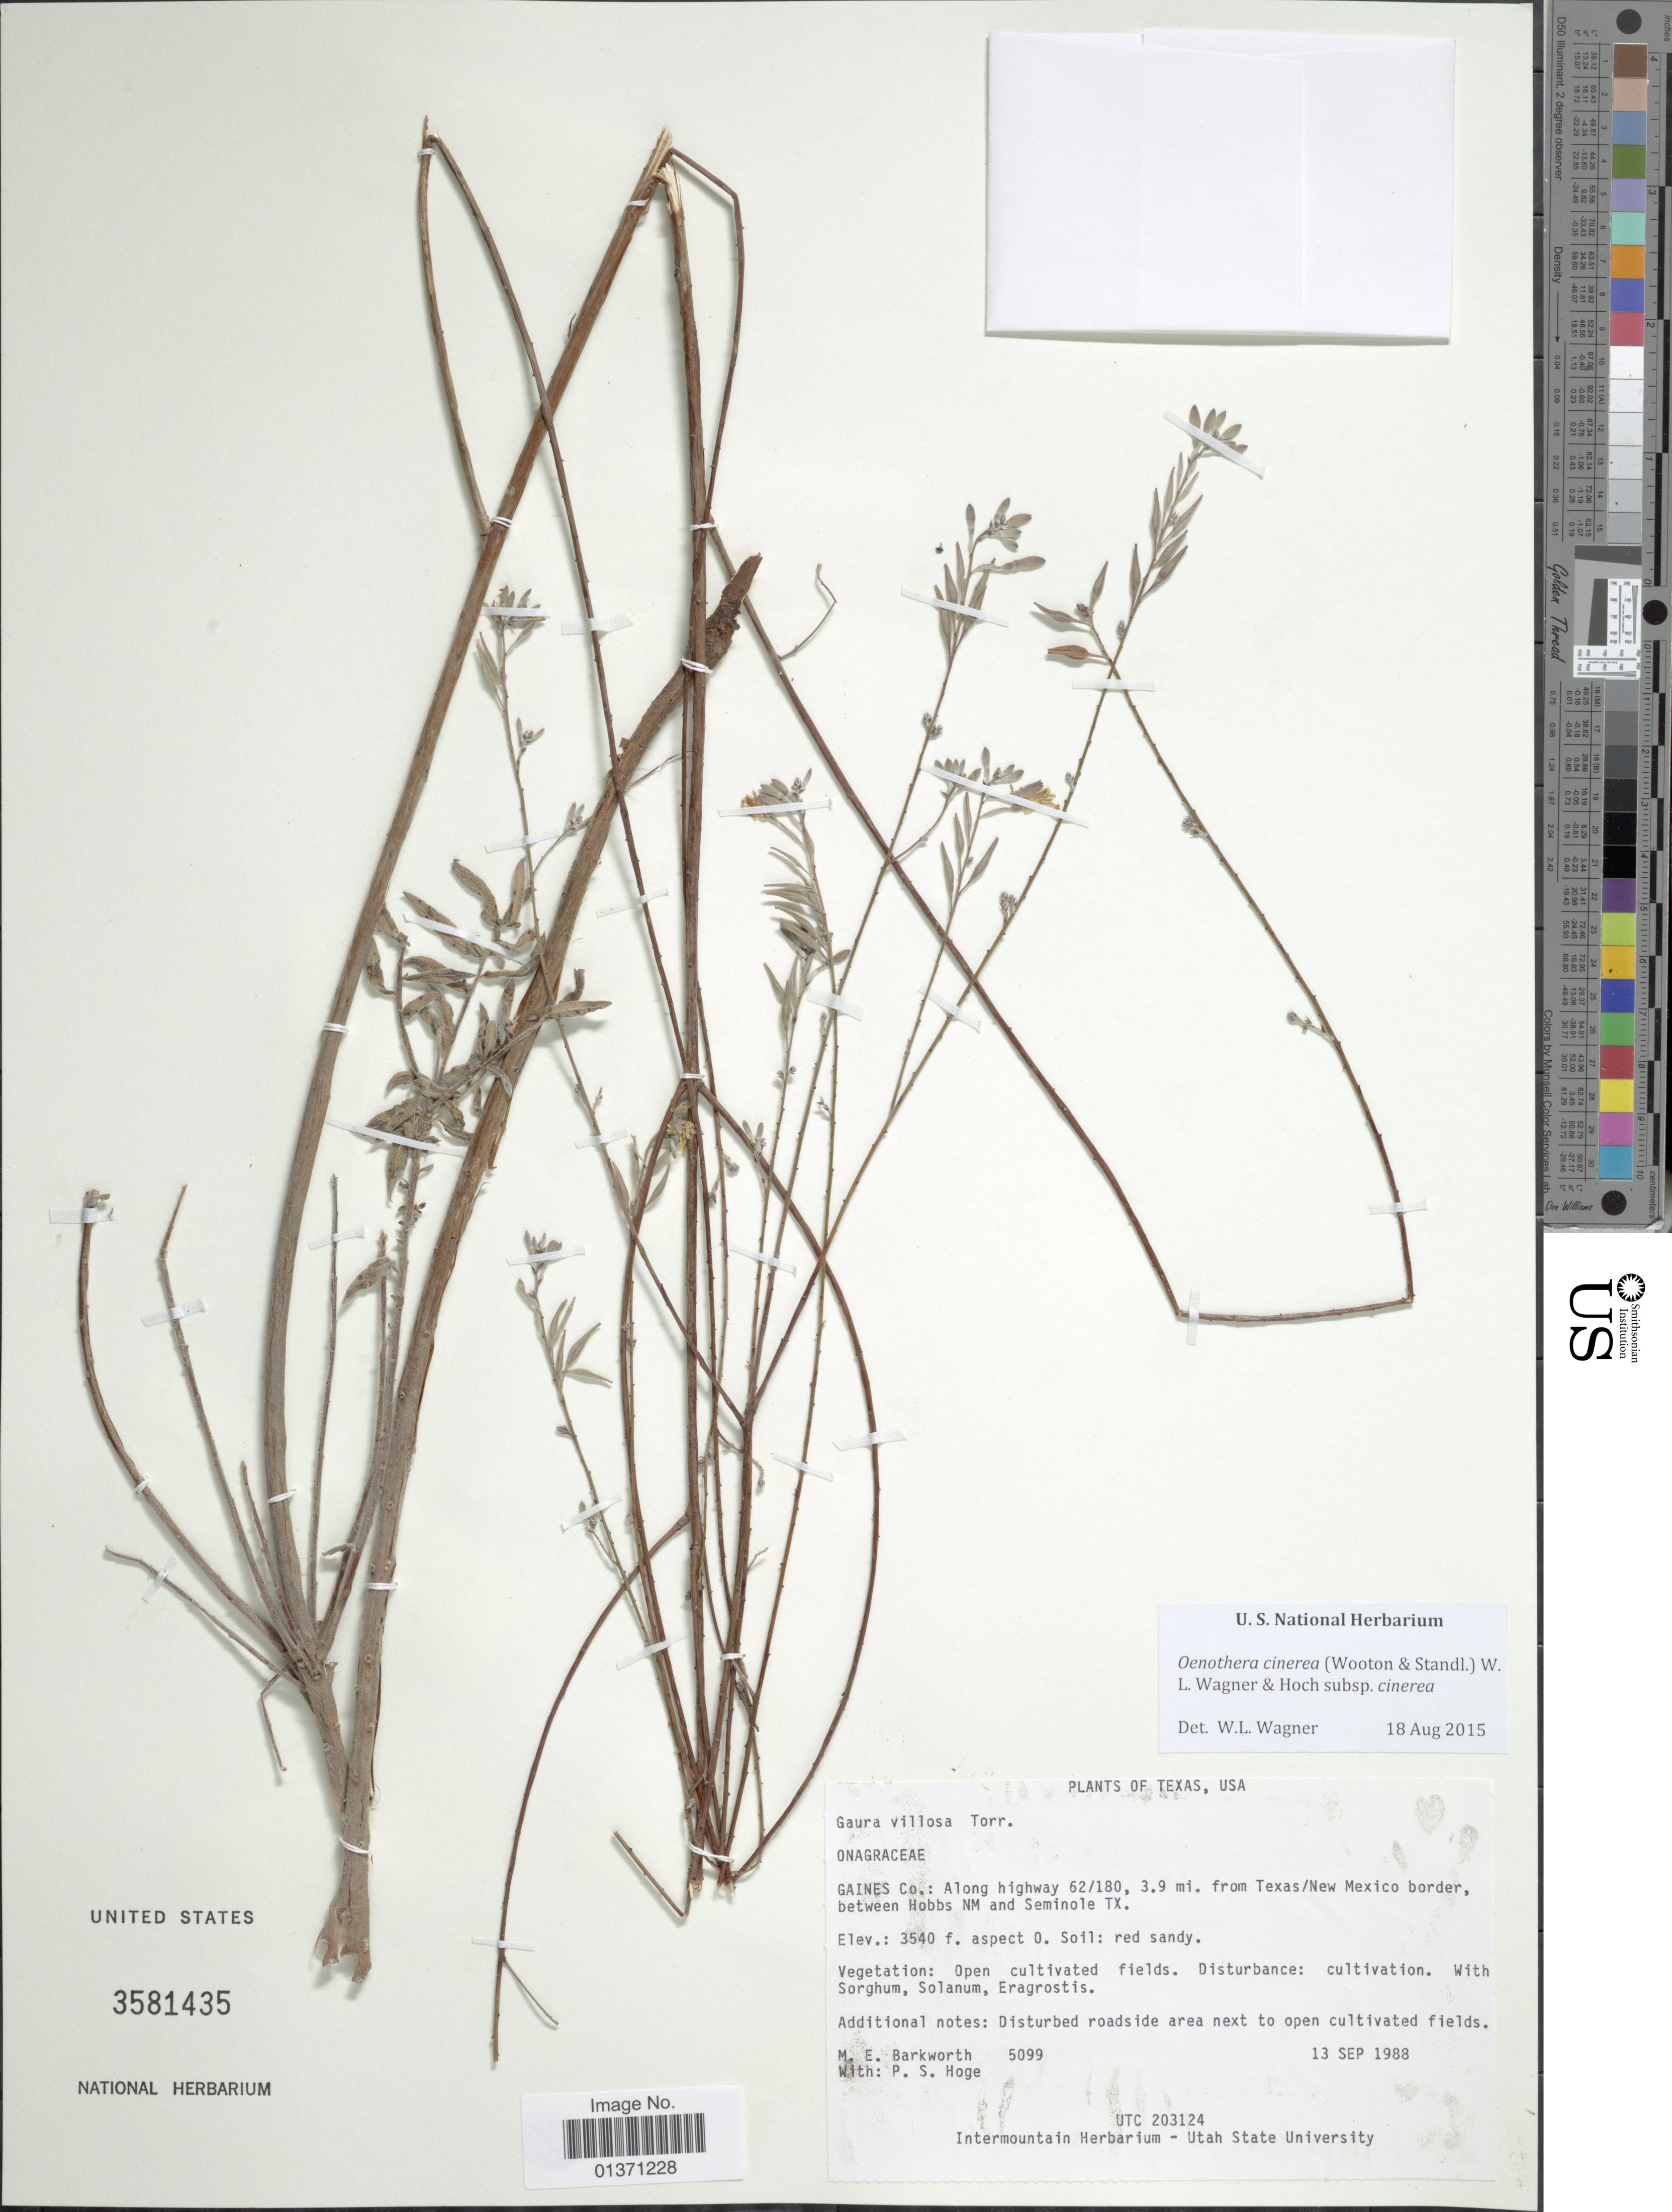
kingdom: Plantae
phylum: Tracheophyta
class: Magnoliopsida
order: Myrtales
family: Onagraceae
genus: Oenothera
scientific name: Oenothera cinerea subsp. cinerea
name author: (Wooton & Standl.) W.L. Wagner & Hoch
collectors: M. E. Barkworth & P. S. Hoge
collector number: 5099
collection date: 1988-09-13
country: United States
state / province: Texas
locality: Gaines Co.: Along Highway 62/180, 3.9 mi from Texas/ New Mexico border, between Hobbs NM and Seminole TX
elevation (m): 1079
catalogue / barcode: US 3581435